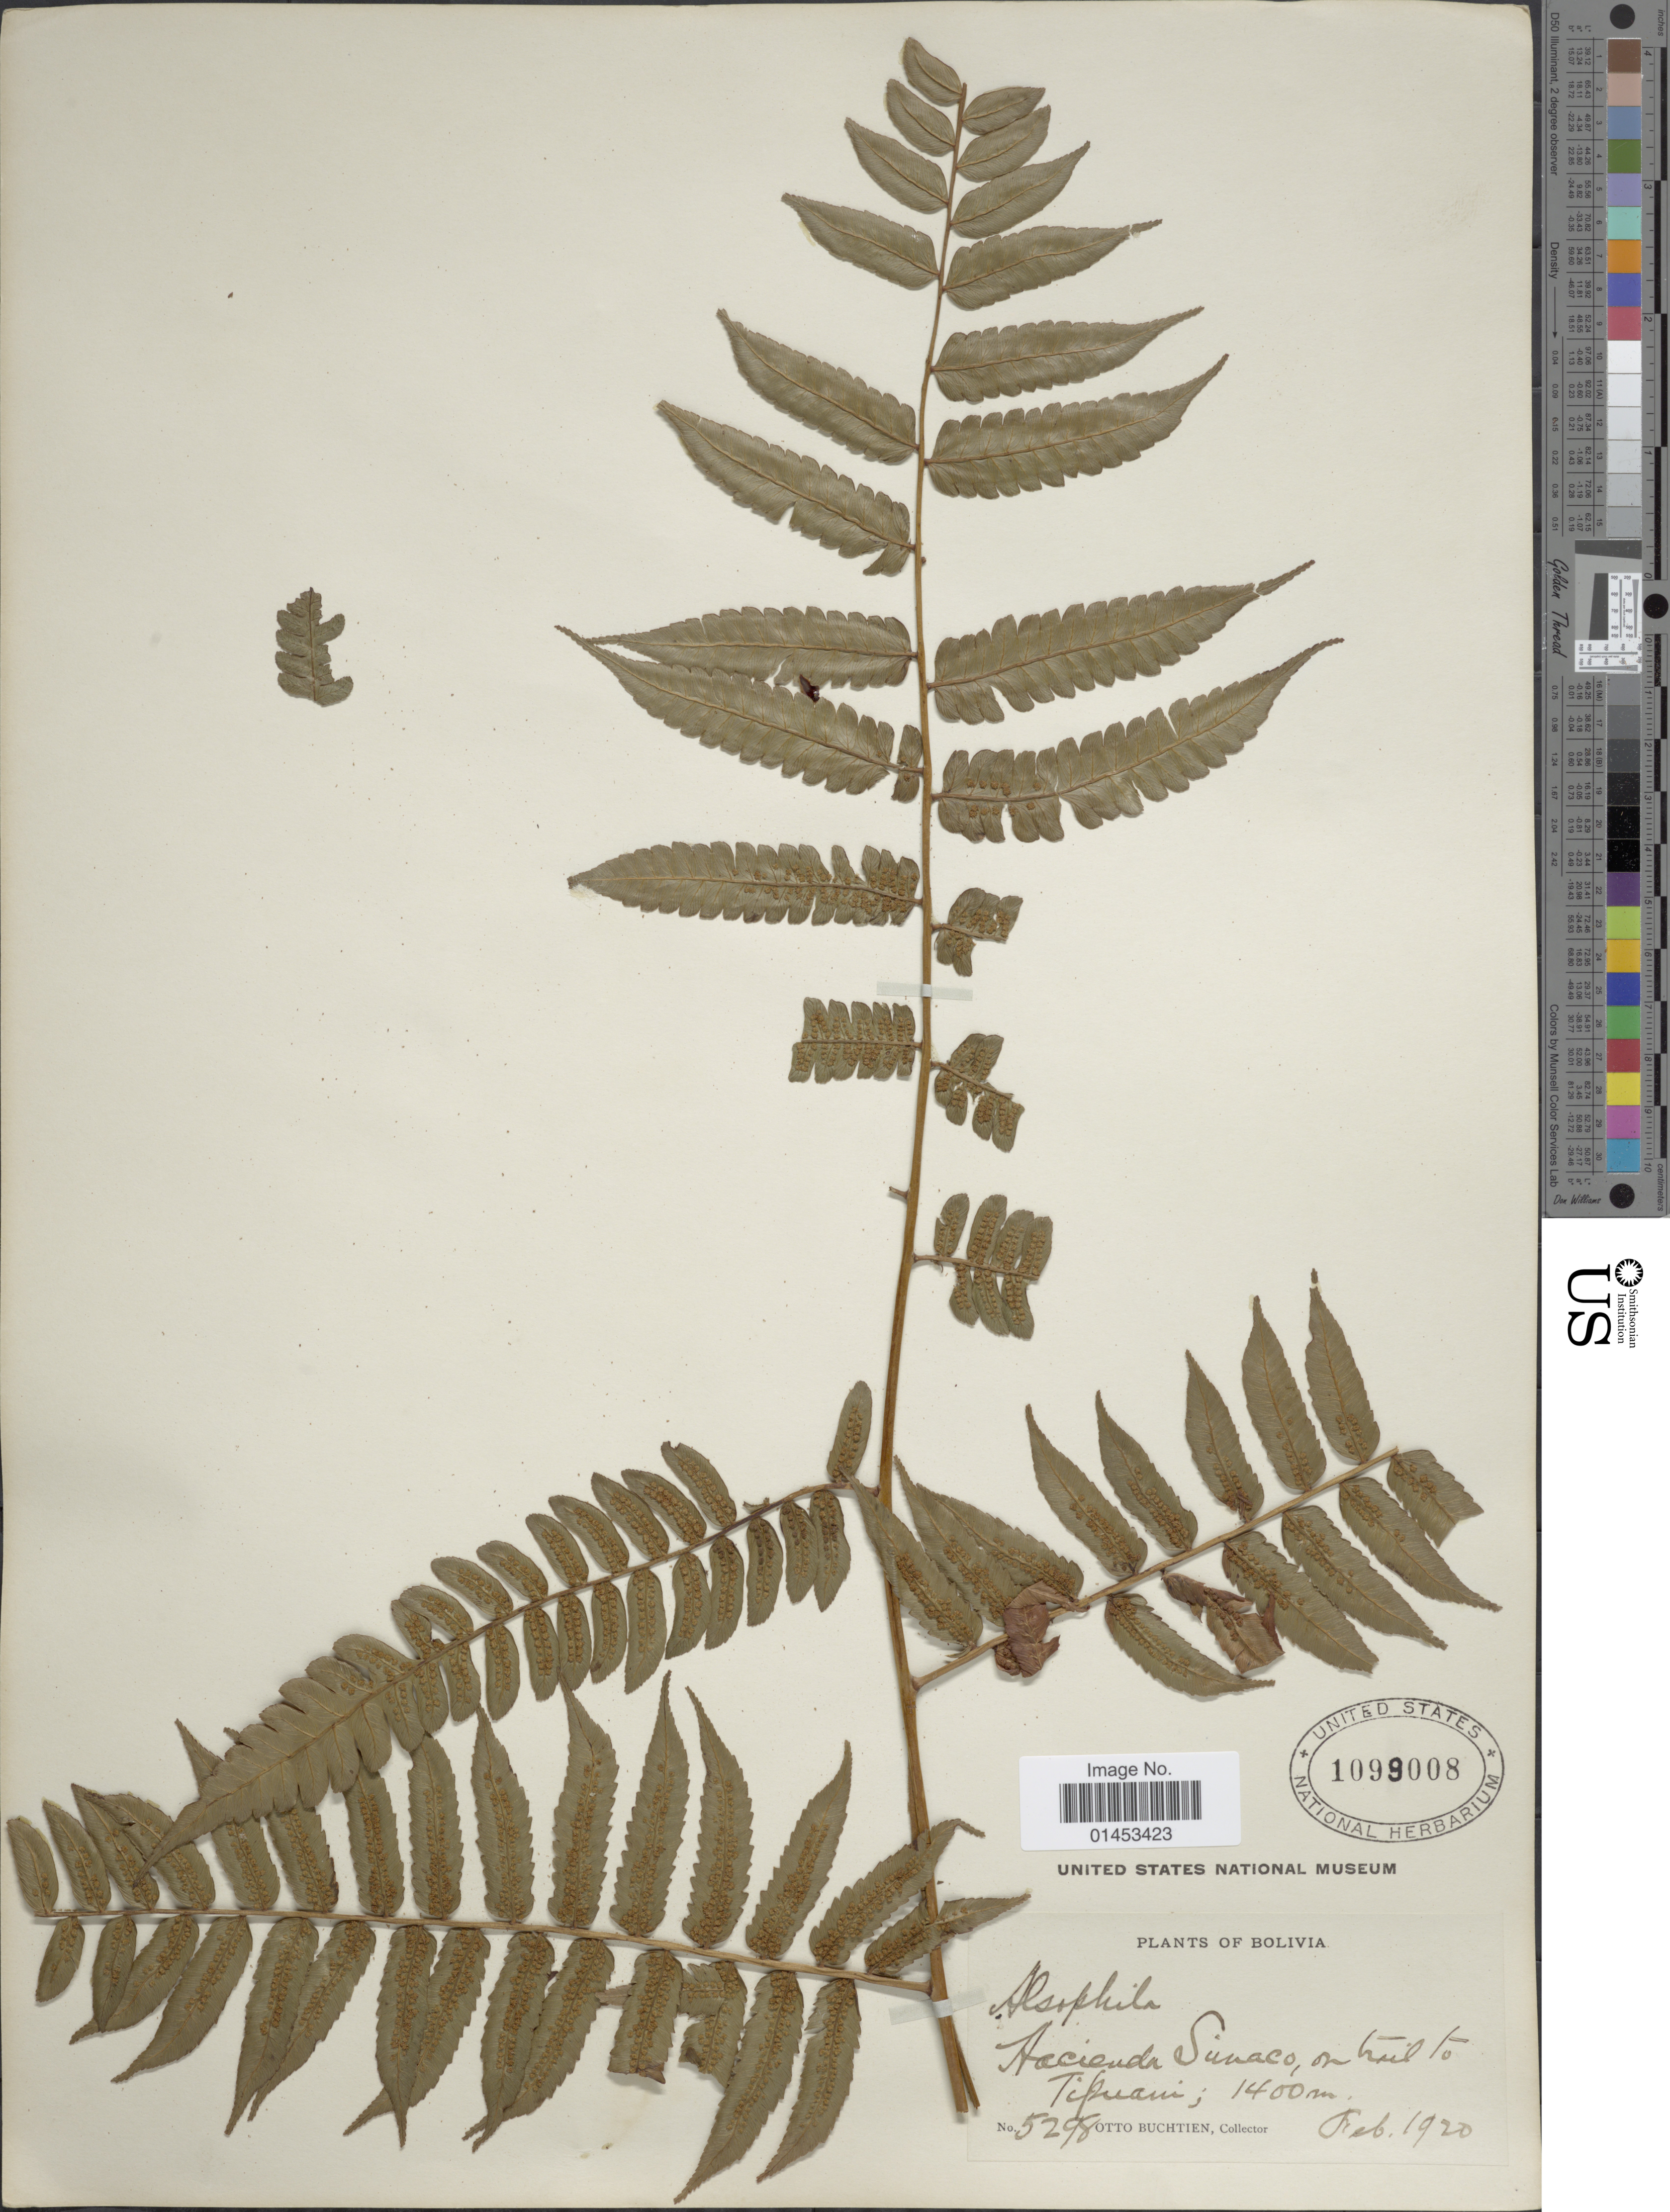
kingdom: Plantae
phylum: Tracheophyta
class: Polypodiopsida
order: Cyatheales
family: Cyatheaceae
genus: Cyathea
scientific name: Cyathea sp.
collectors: O. Buchtien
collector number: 5298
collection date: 1920-02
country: Bolivia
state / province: La Paz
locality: Hacienda Simaco, on trail to Tipuani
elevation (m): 1400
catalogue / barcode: US 1099008